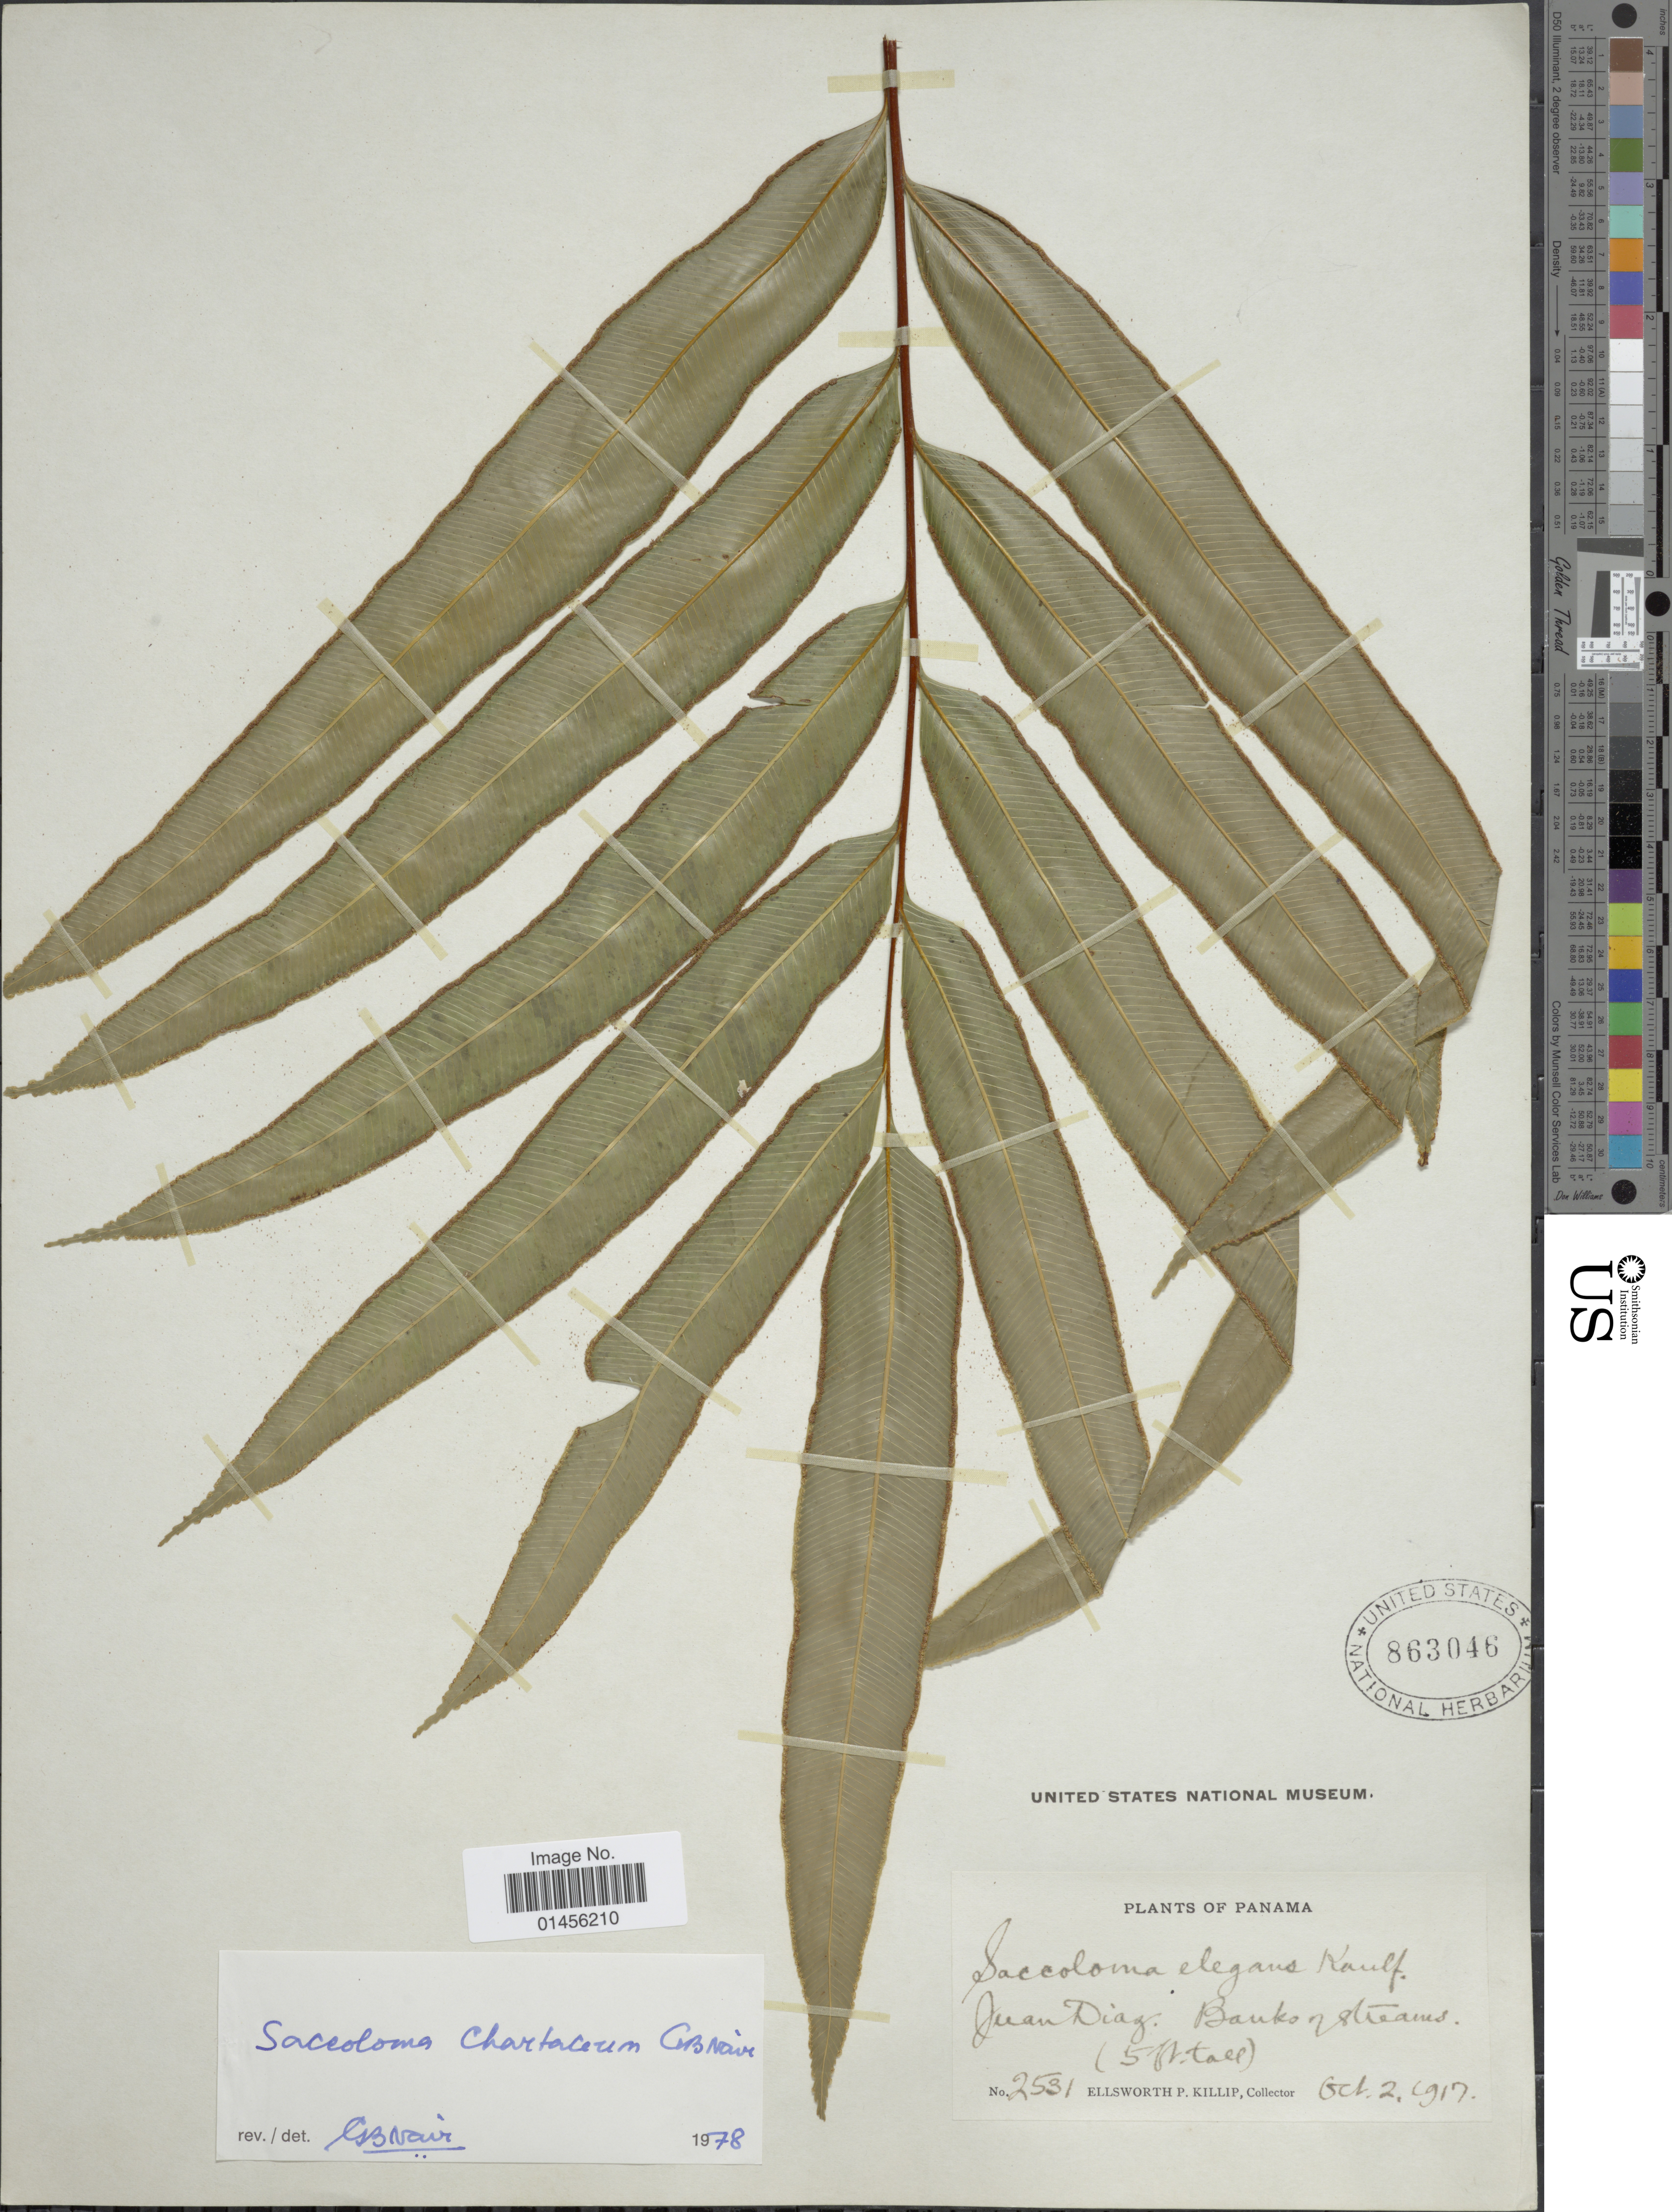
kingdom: Plantae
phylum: Tracheophyta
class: Polypodiopsida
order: Polypodiales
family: Saccolomataceae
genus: Saccoloma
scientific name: Saccoloma elegans subsp. chartaceum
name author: Cremers & K.U. Kramer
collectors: E. P. Killip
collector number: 2531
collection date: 1917-10-02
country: Panama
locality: Juan Diaz. Banks of stream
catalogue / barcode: US 863046